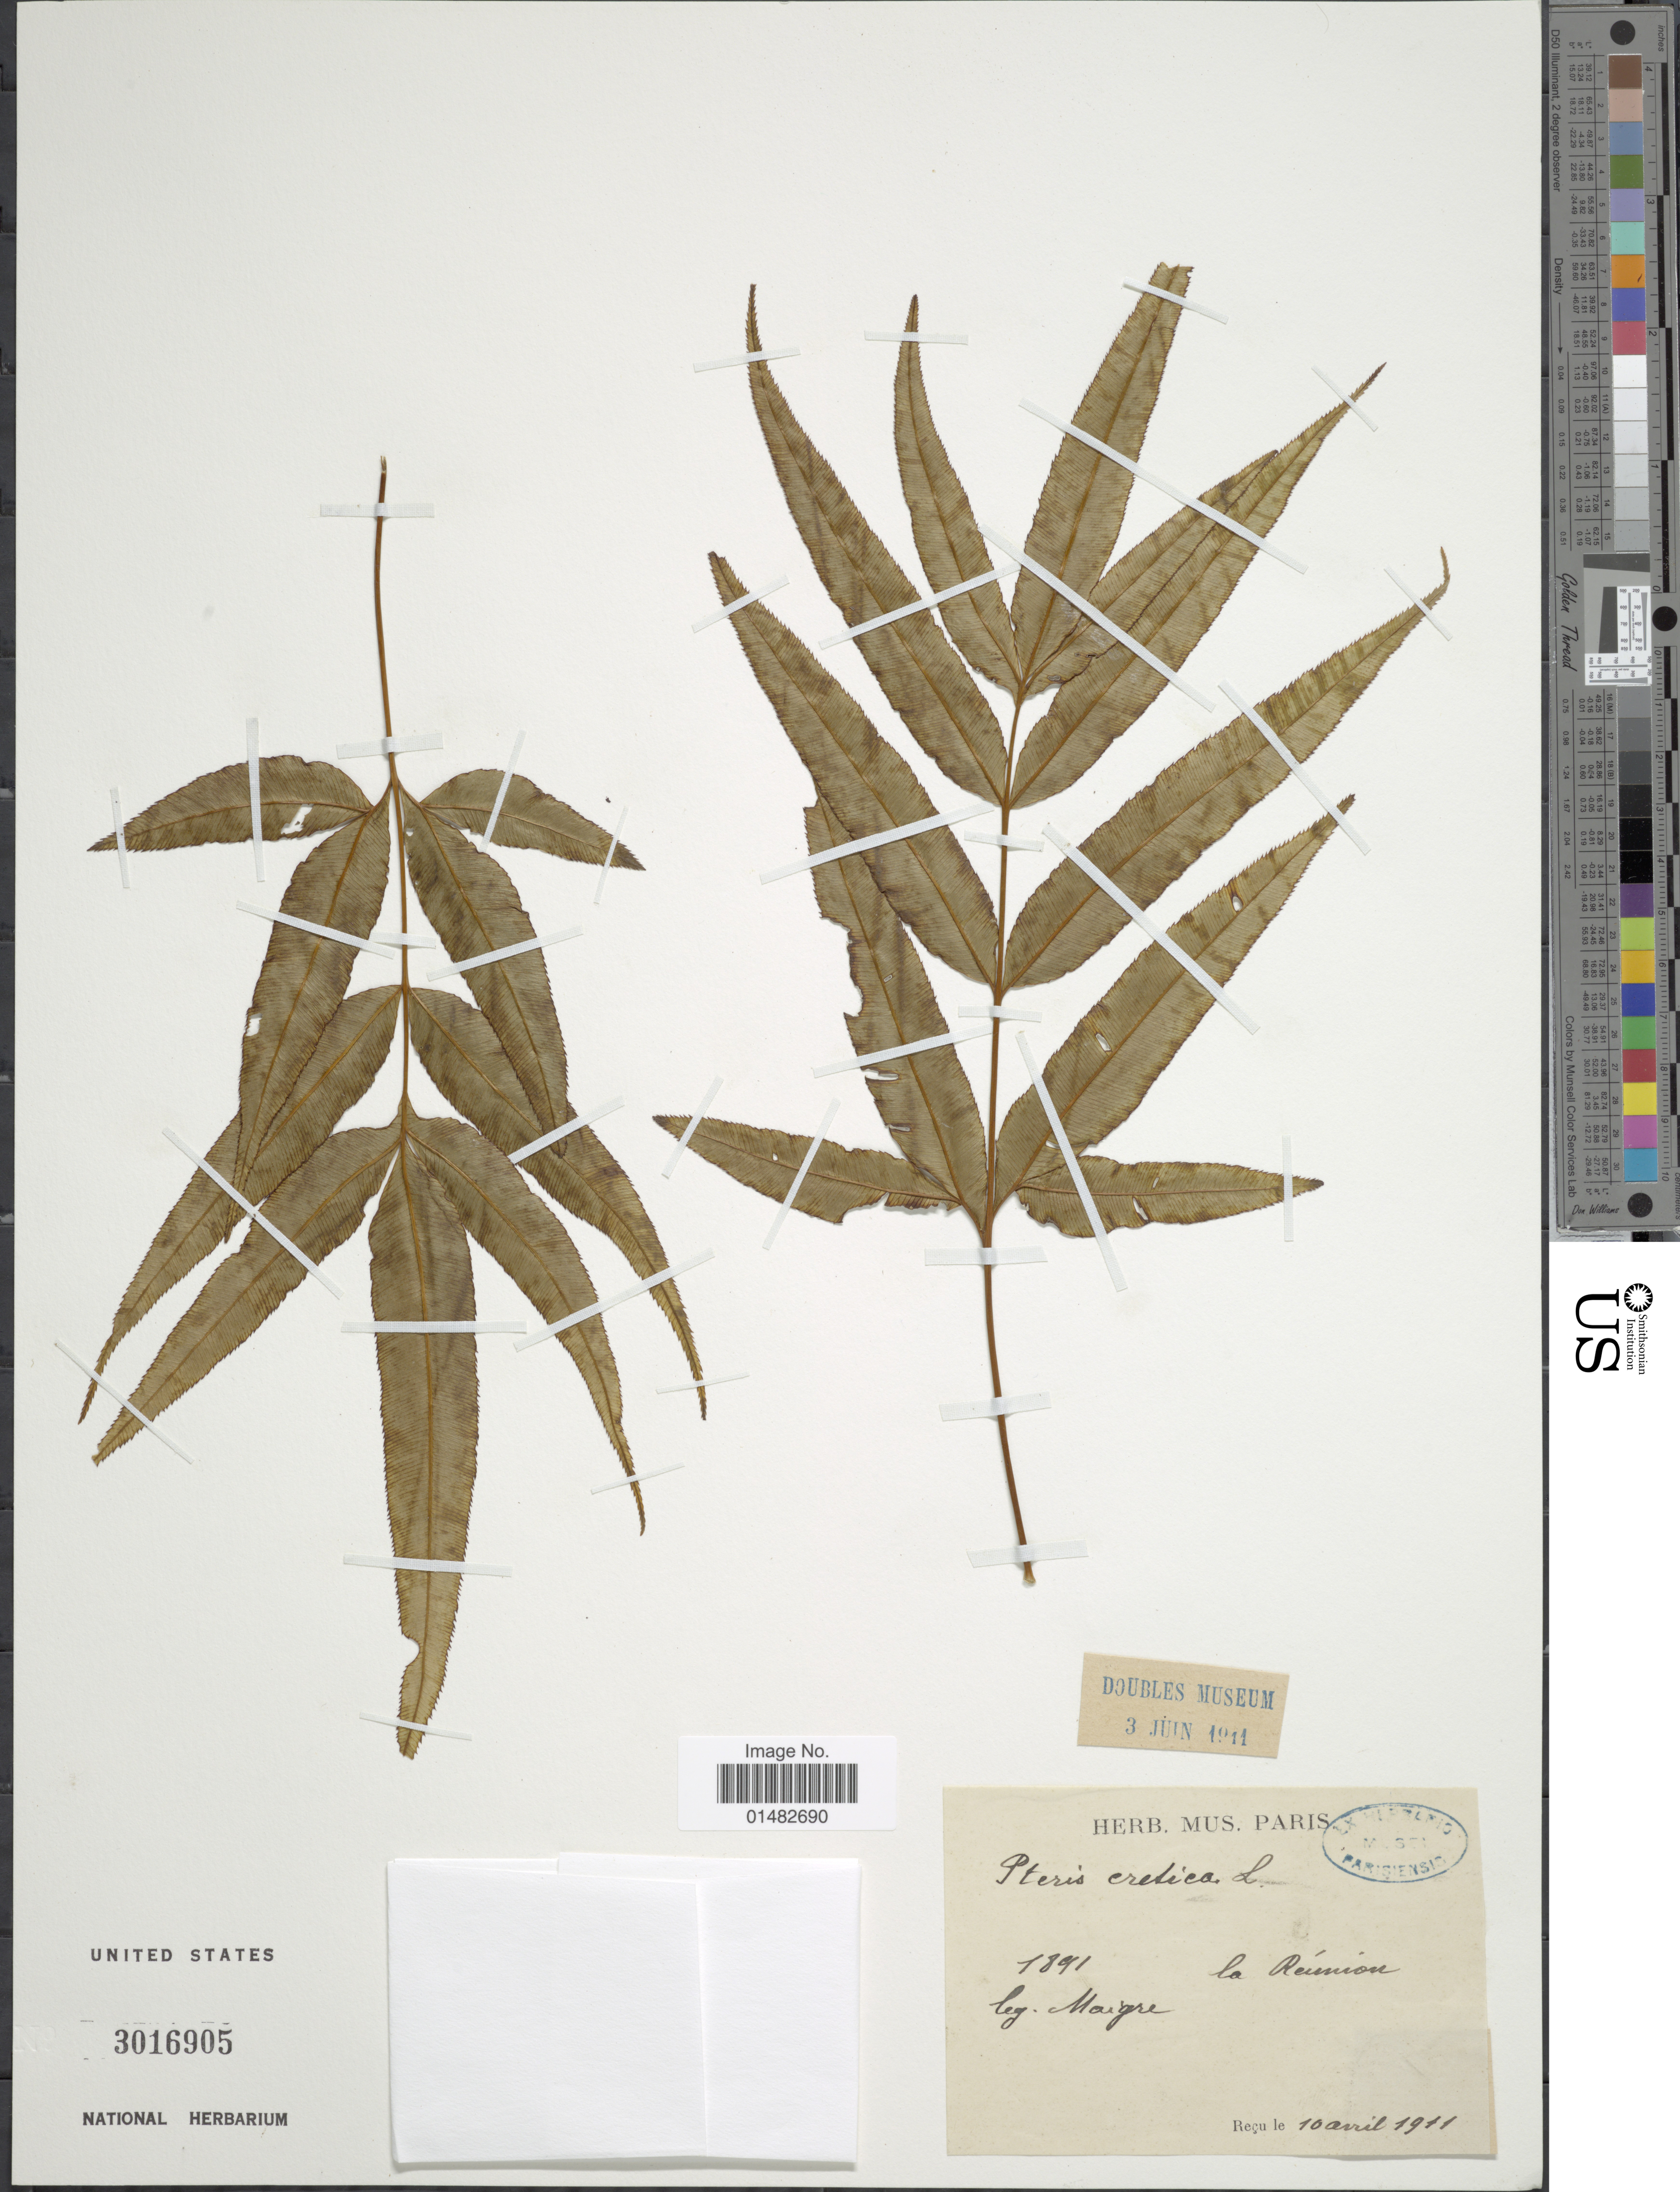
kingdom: Plantae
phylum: Tracheophyta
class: Polypodiopsida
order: Polypodiales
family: Pteridaceae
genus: Pteris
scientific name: Pteris cretica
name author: L.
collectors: Maigre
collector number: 1891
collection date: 1891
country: Reunion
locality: La Reunion [interpreted]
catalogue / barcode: US 3016905